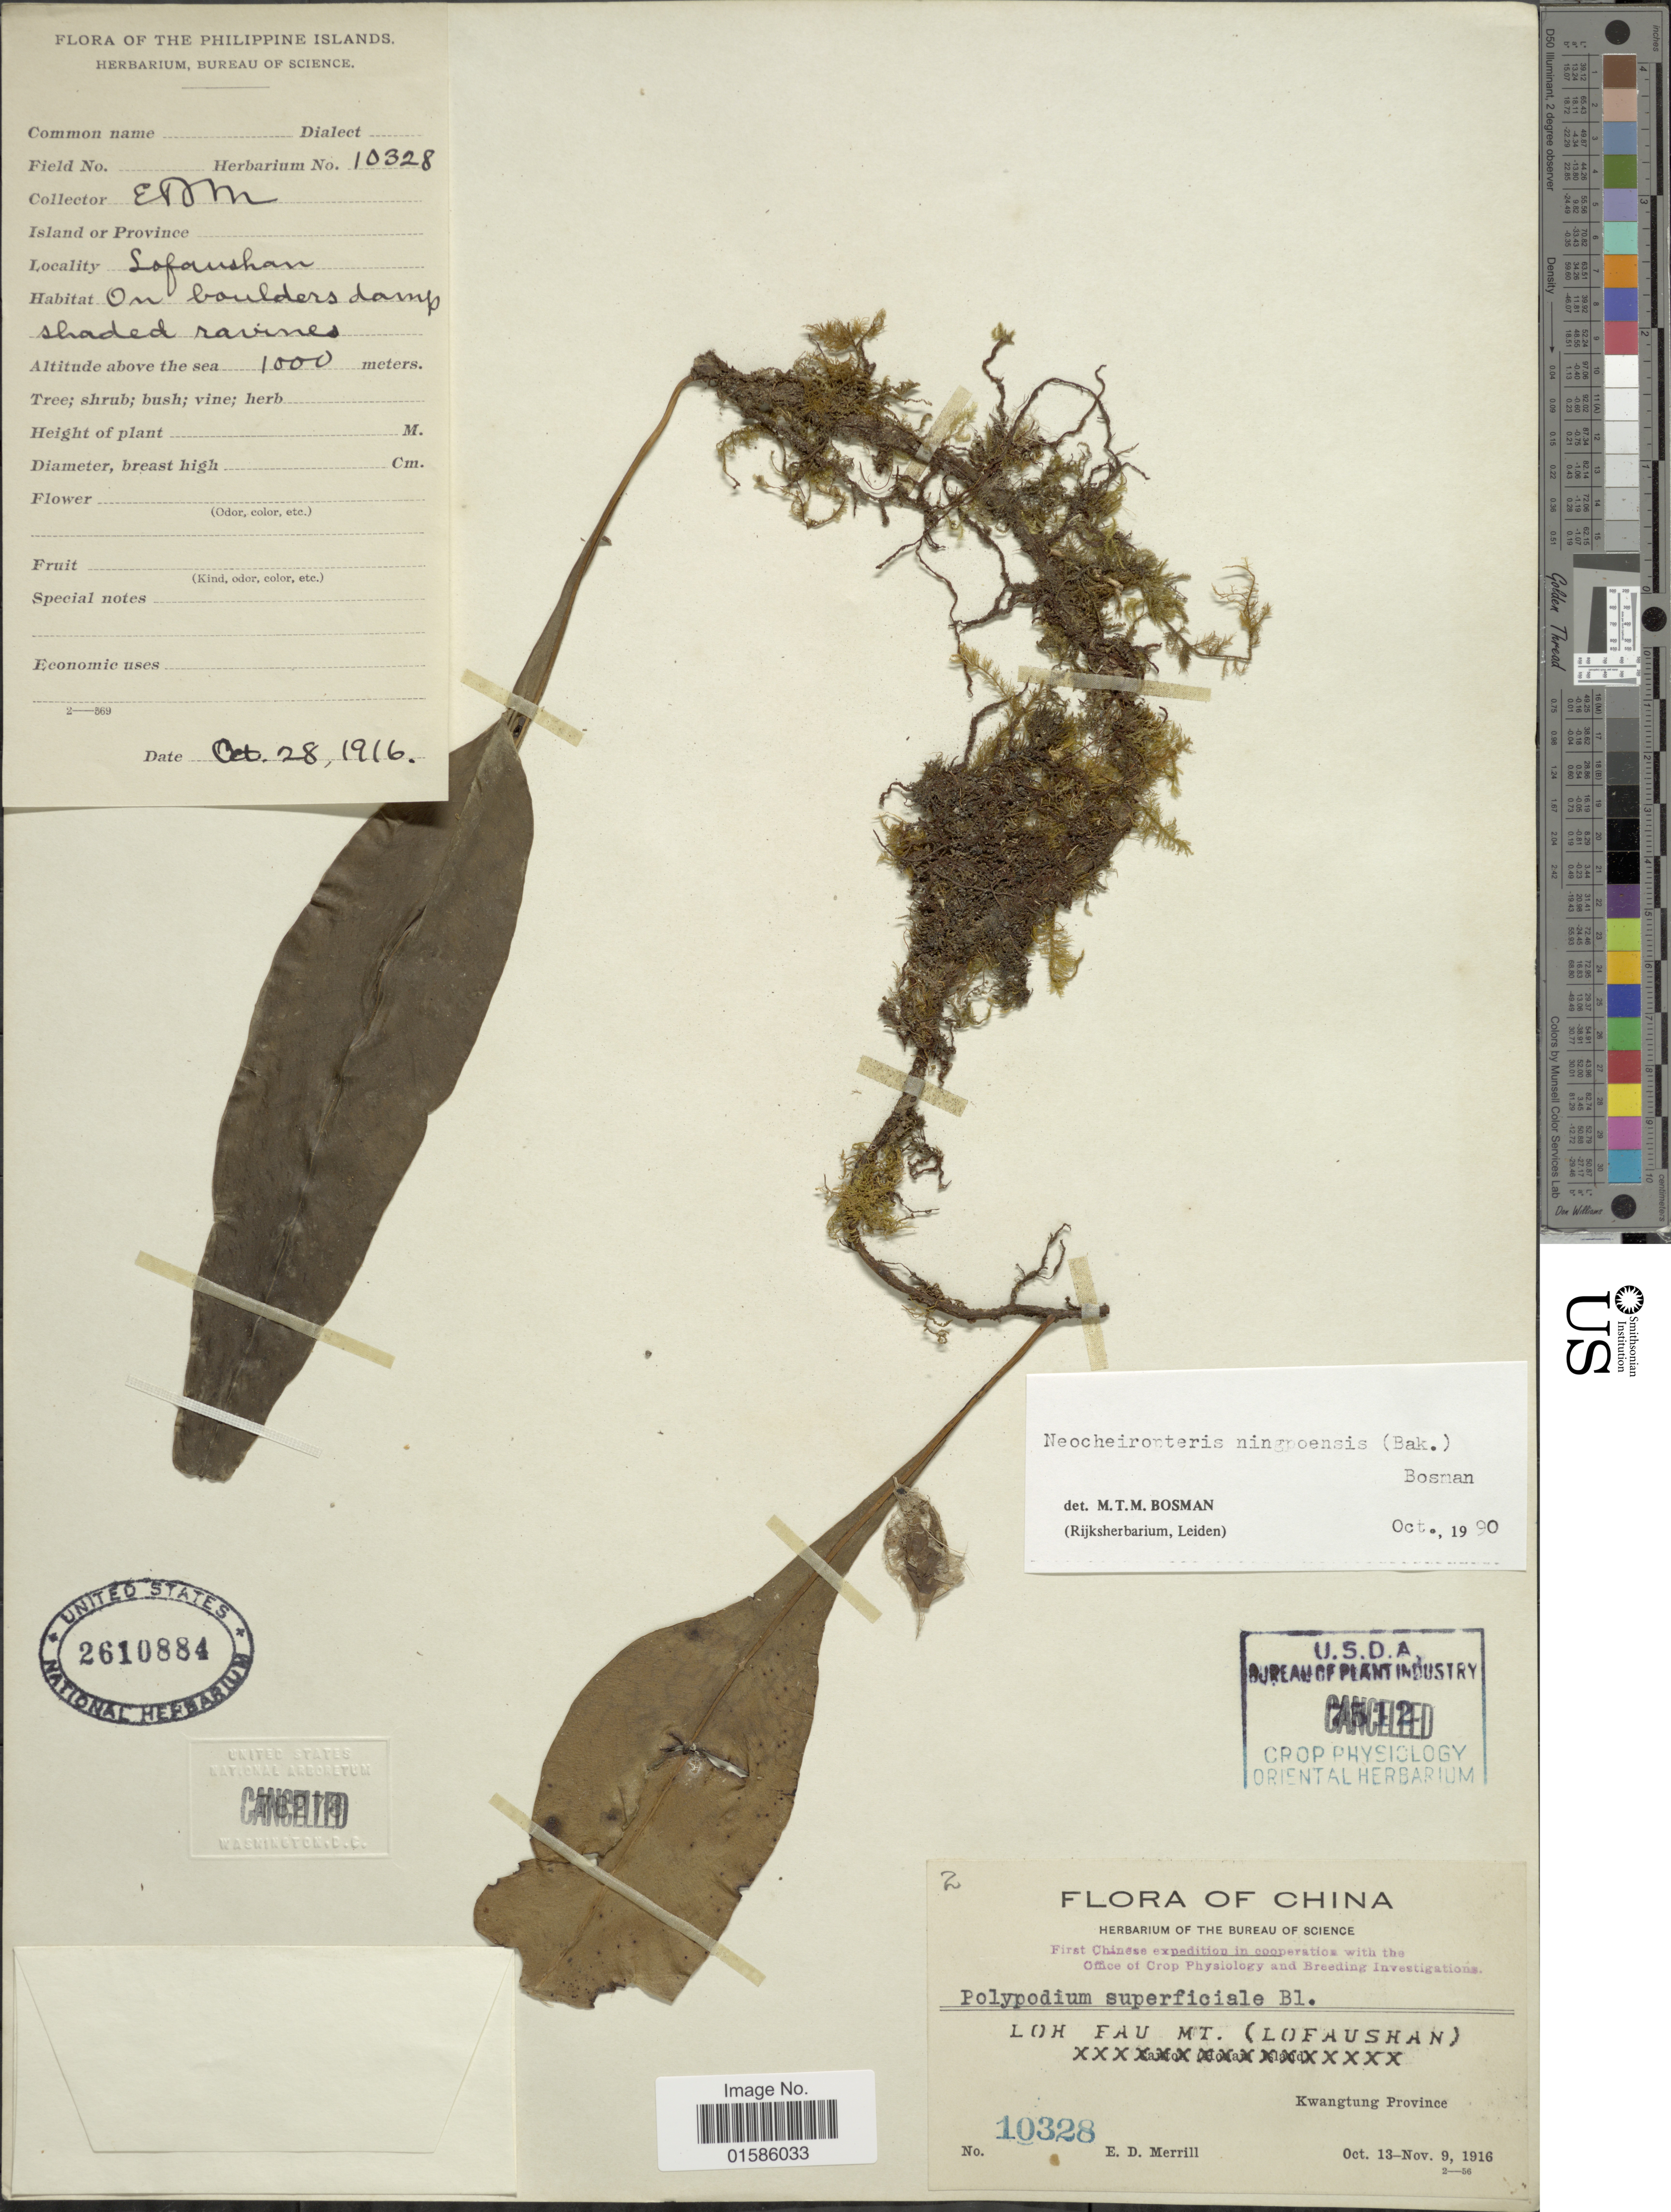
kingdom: Plantae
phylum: Tracheophyta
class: Polypodiopsida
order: Polypodiales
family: Polypodiaceae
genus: Microsorum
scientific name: Microsorum ningpoensis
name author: (Baker)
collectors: E. D. Merrill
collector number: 10328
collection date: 1916-10-28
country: China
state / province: Guangdong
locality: Loh Fau Mt (Lofaushan), Kwangtung Province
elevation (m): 1000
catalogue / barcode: US 2610884